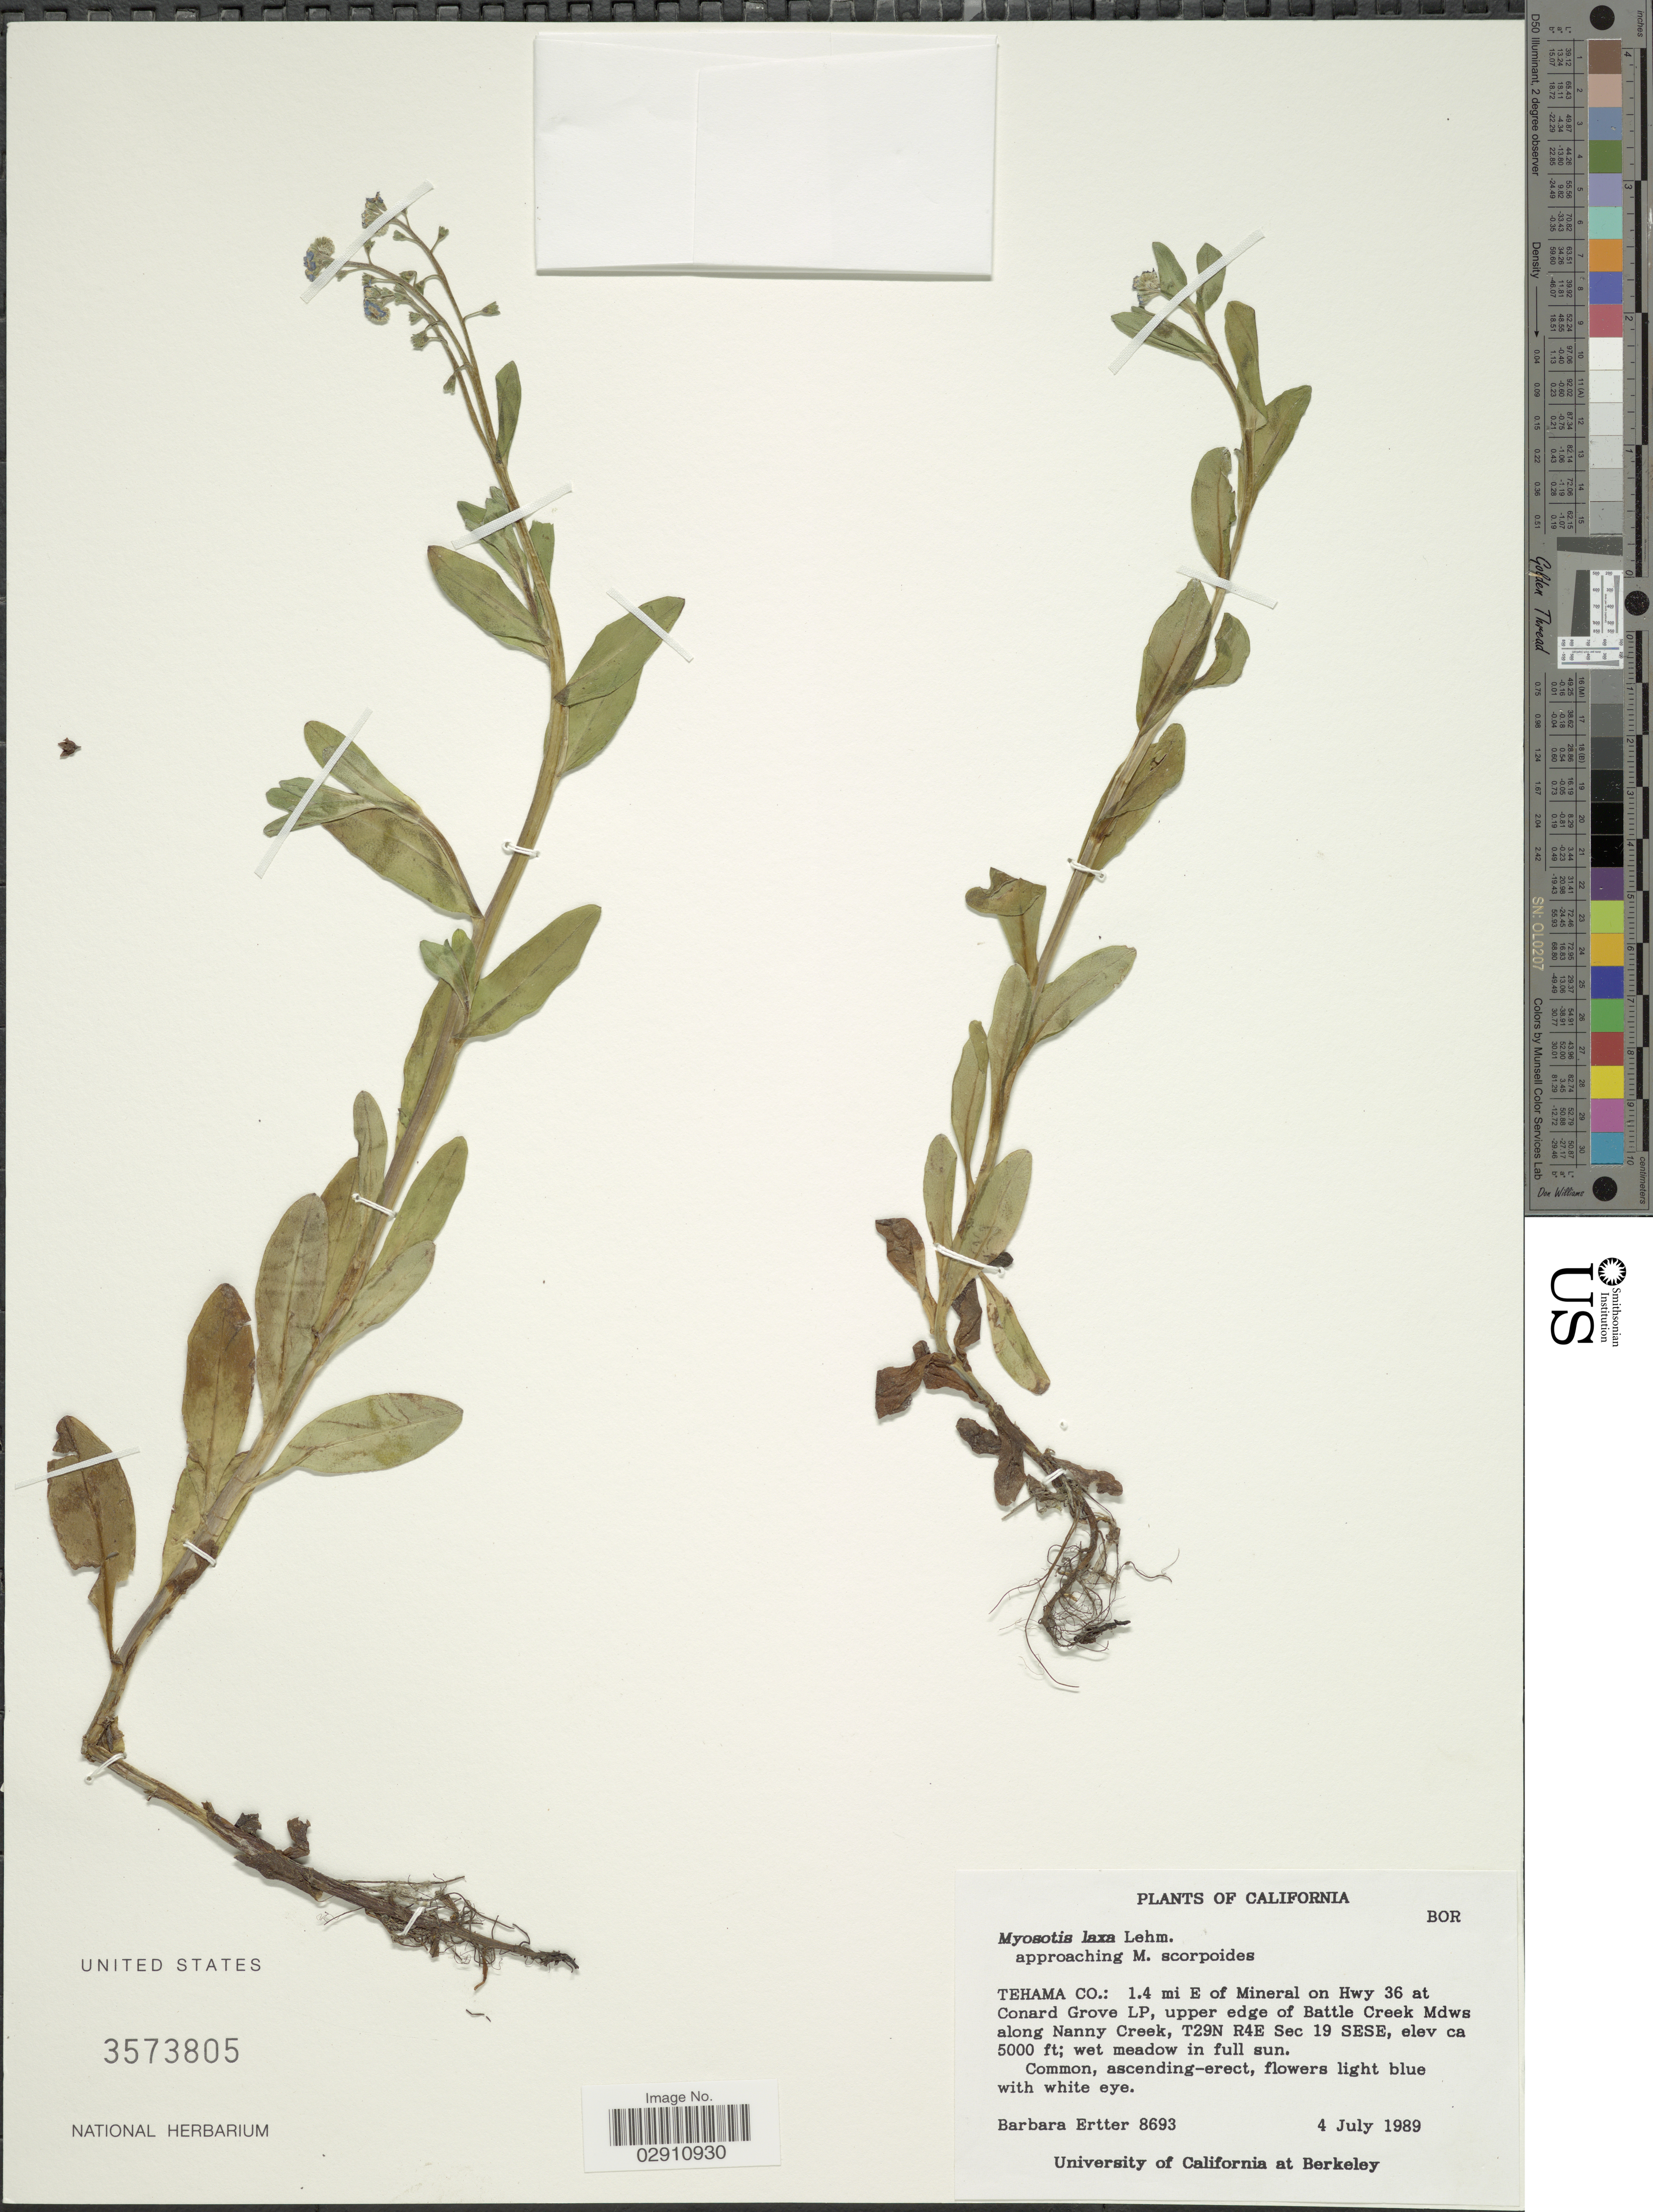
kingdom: Plantae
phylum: Tracheophyta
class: Magnoliopsida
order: Boraginales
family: Boraginaceae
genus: Myosotis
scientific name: Myosotis laxa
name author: F. Lehm.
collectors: B. Ertter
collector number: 8693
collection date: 1989-07-04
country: United States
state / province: California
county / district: Tehama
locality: Tehama Co.: 1.4 mi E of Mineral on Hwy 36 at Conard Grove LP, upper edge of Battle Creek Mdws along Nanny Creek, T29N R4E Sec 19 SESE.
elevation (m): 1524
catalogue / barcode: US 3573805